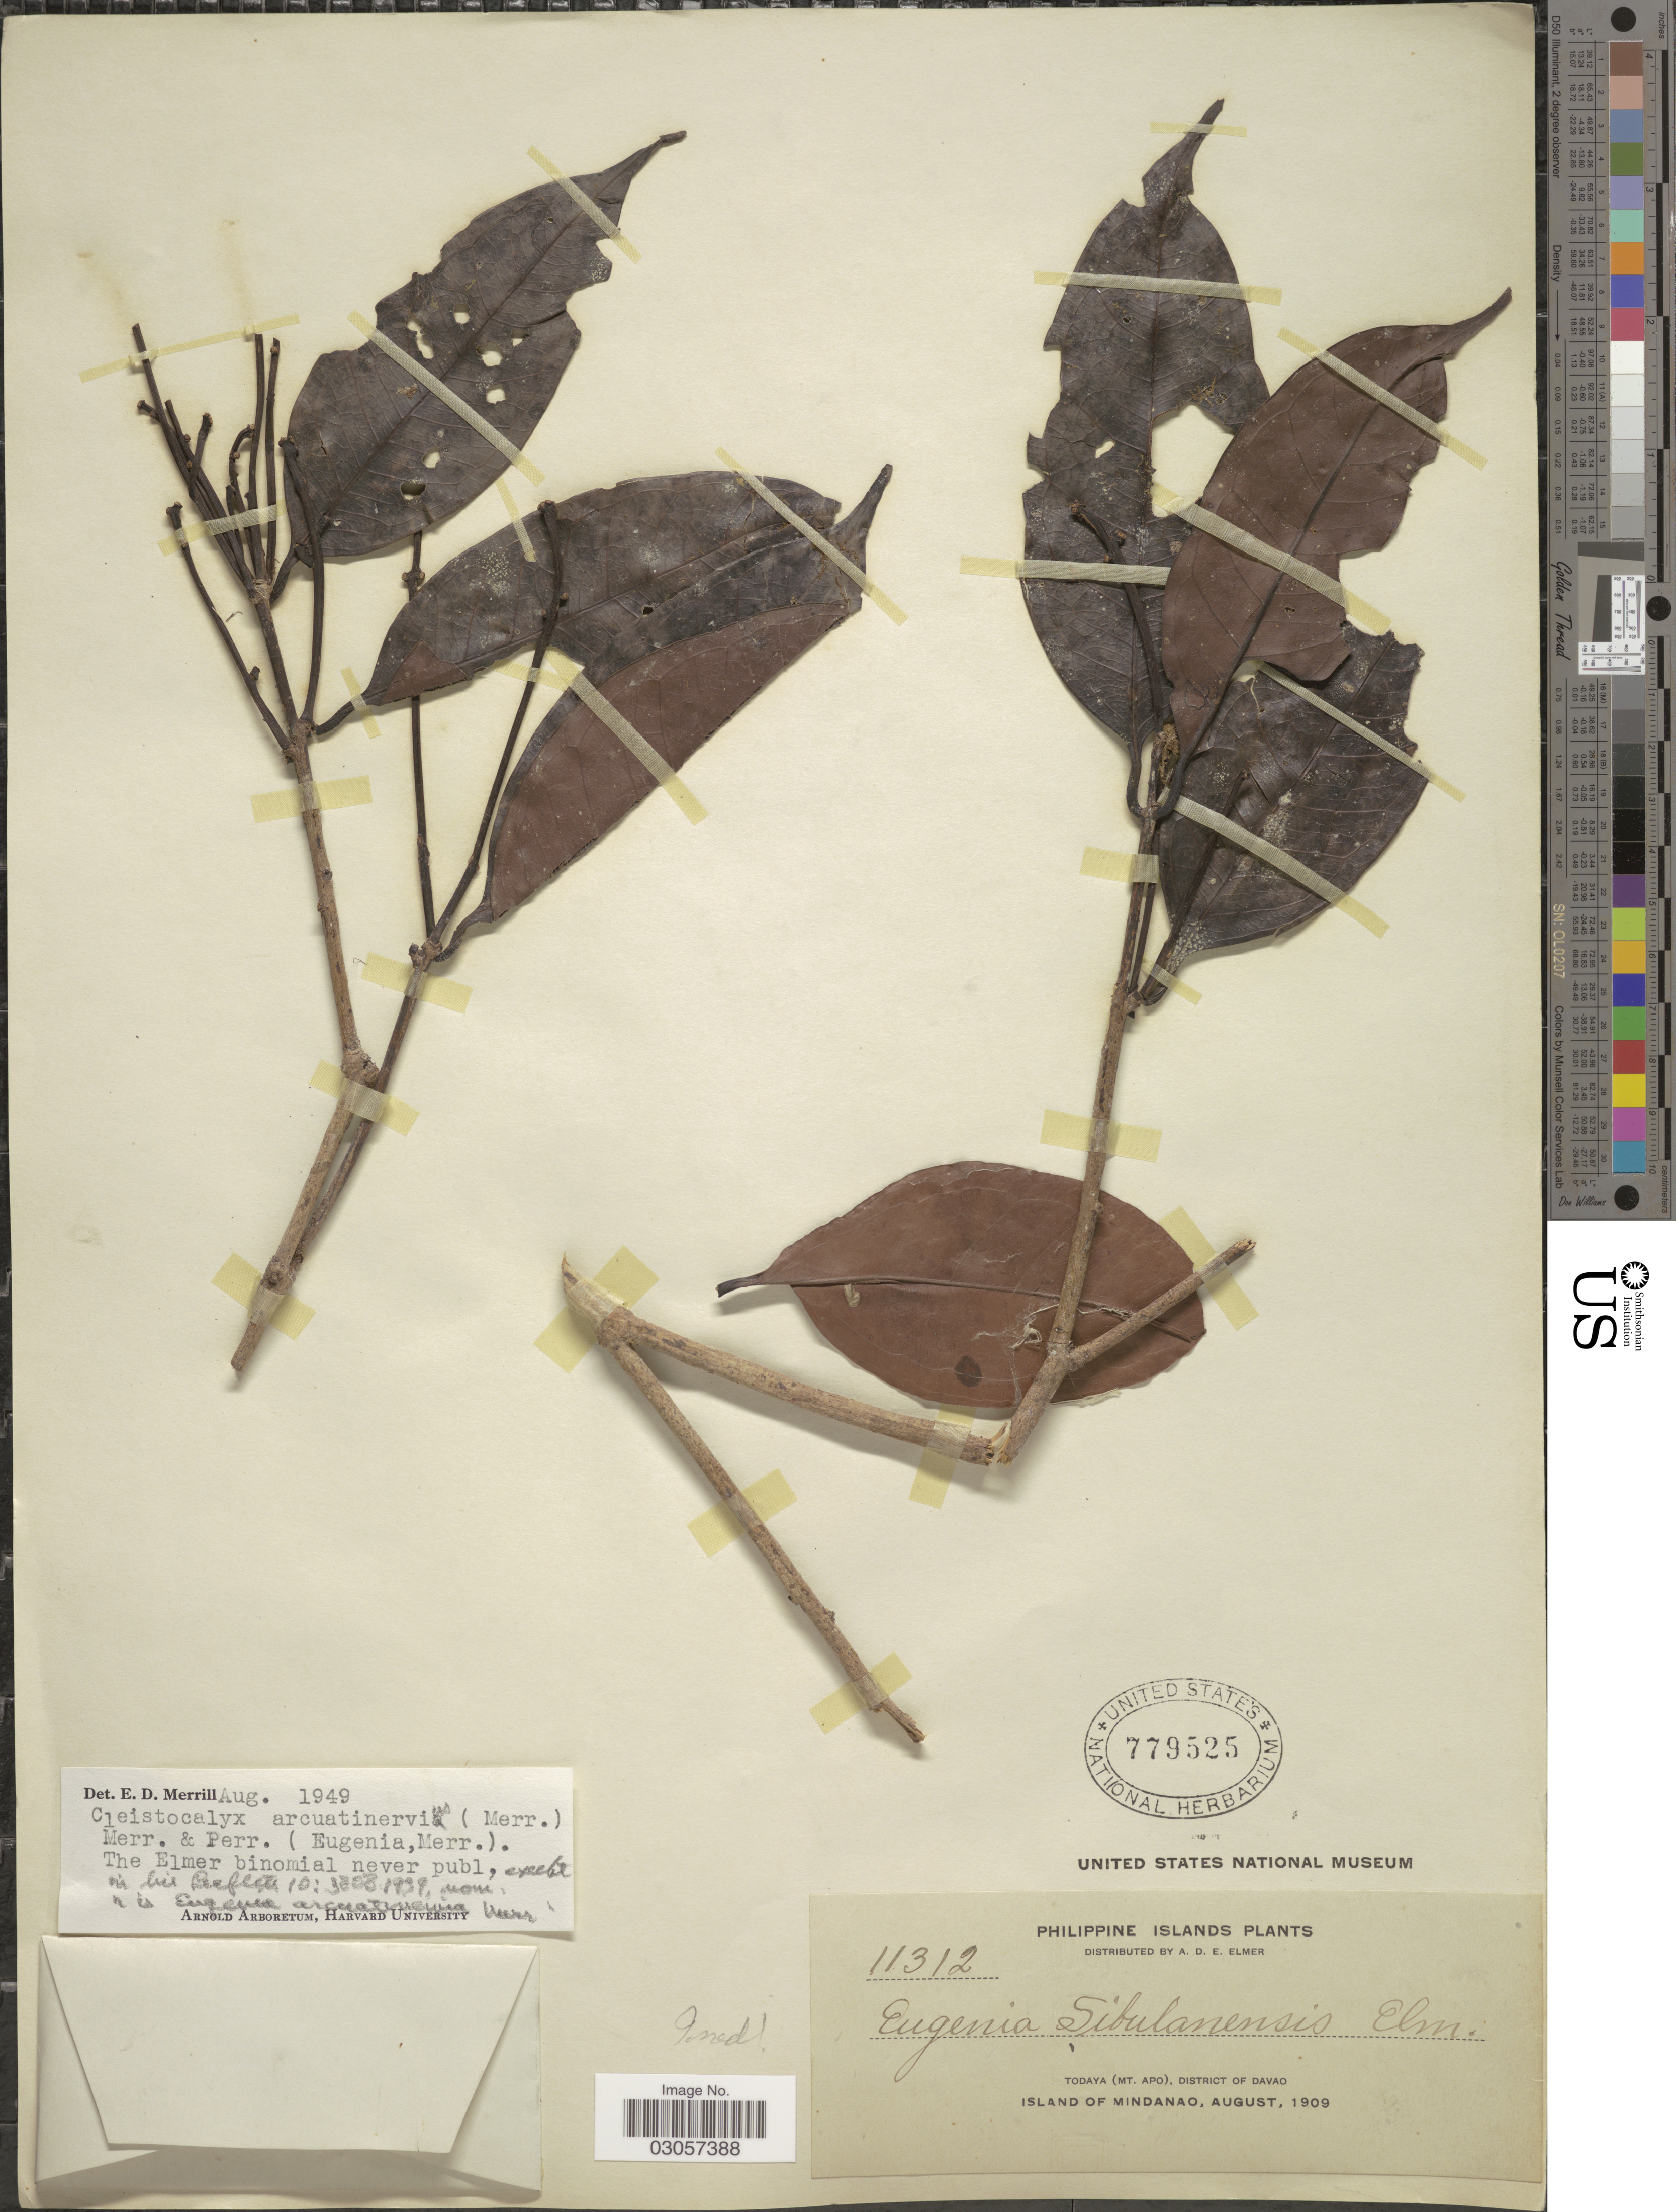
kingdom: Plantae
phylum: Tracheophyta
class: Magnoliopsida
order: Myrtales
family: Myrtaceae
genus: Syzygium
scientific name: Syzygium arcuatinervium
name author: (Merr.) Craven & Biffin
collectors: A. D. E. Elmer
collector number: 11312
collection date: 1909-08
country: Philippines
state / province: Davao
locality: Todaya (Mt. Apo), District of Davao, Island of Mindanao.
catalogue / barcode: US 779525